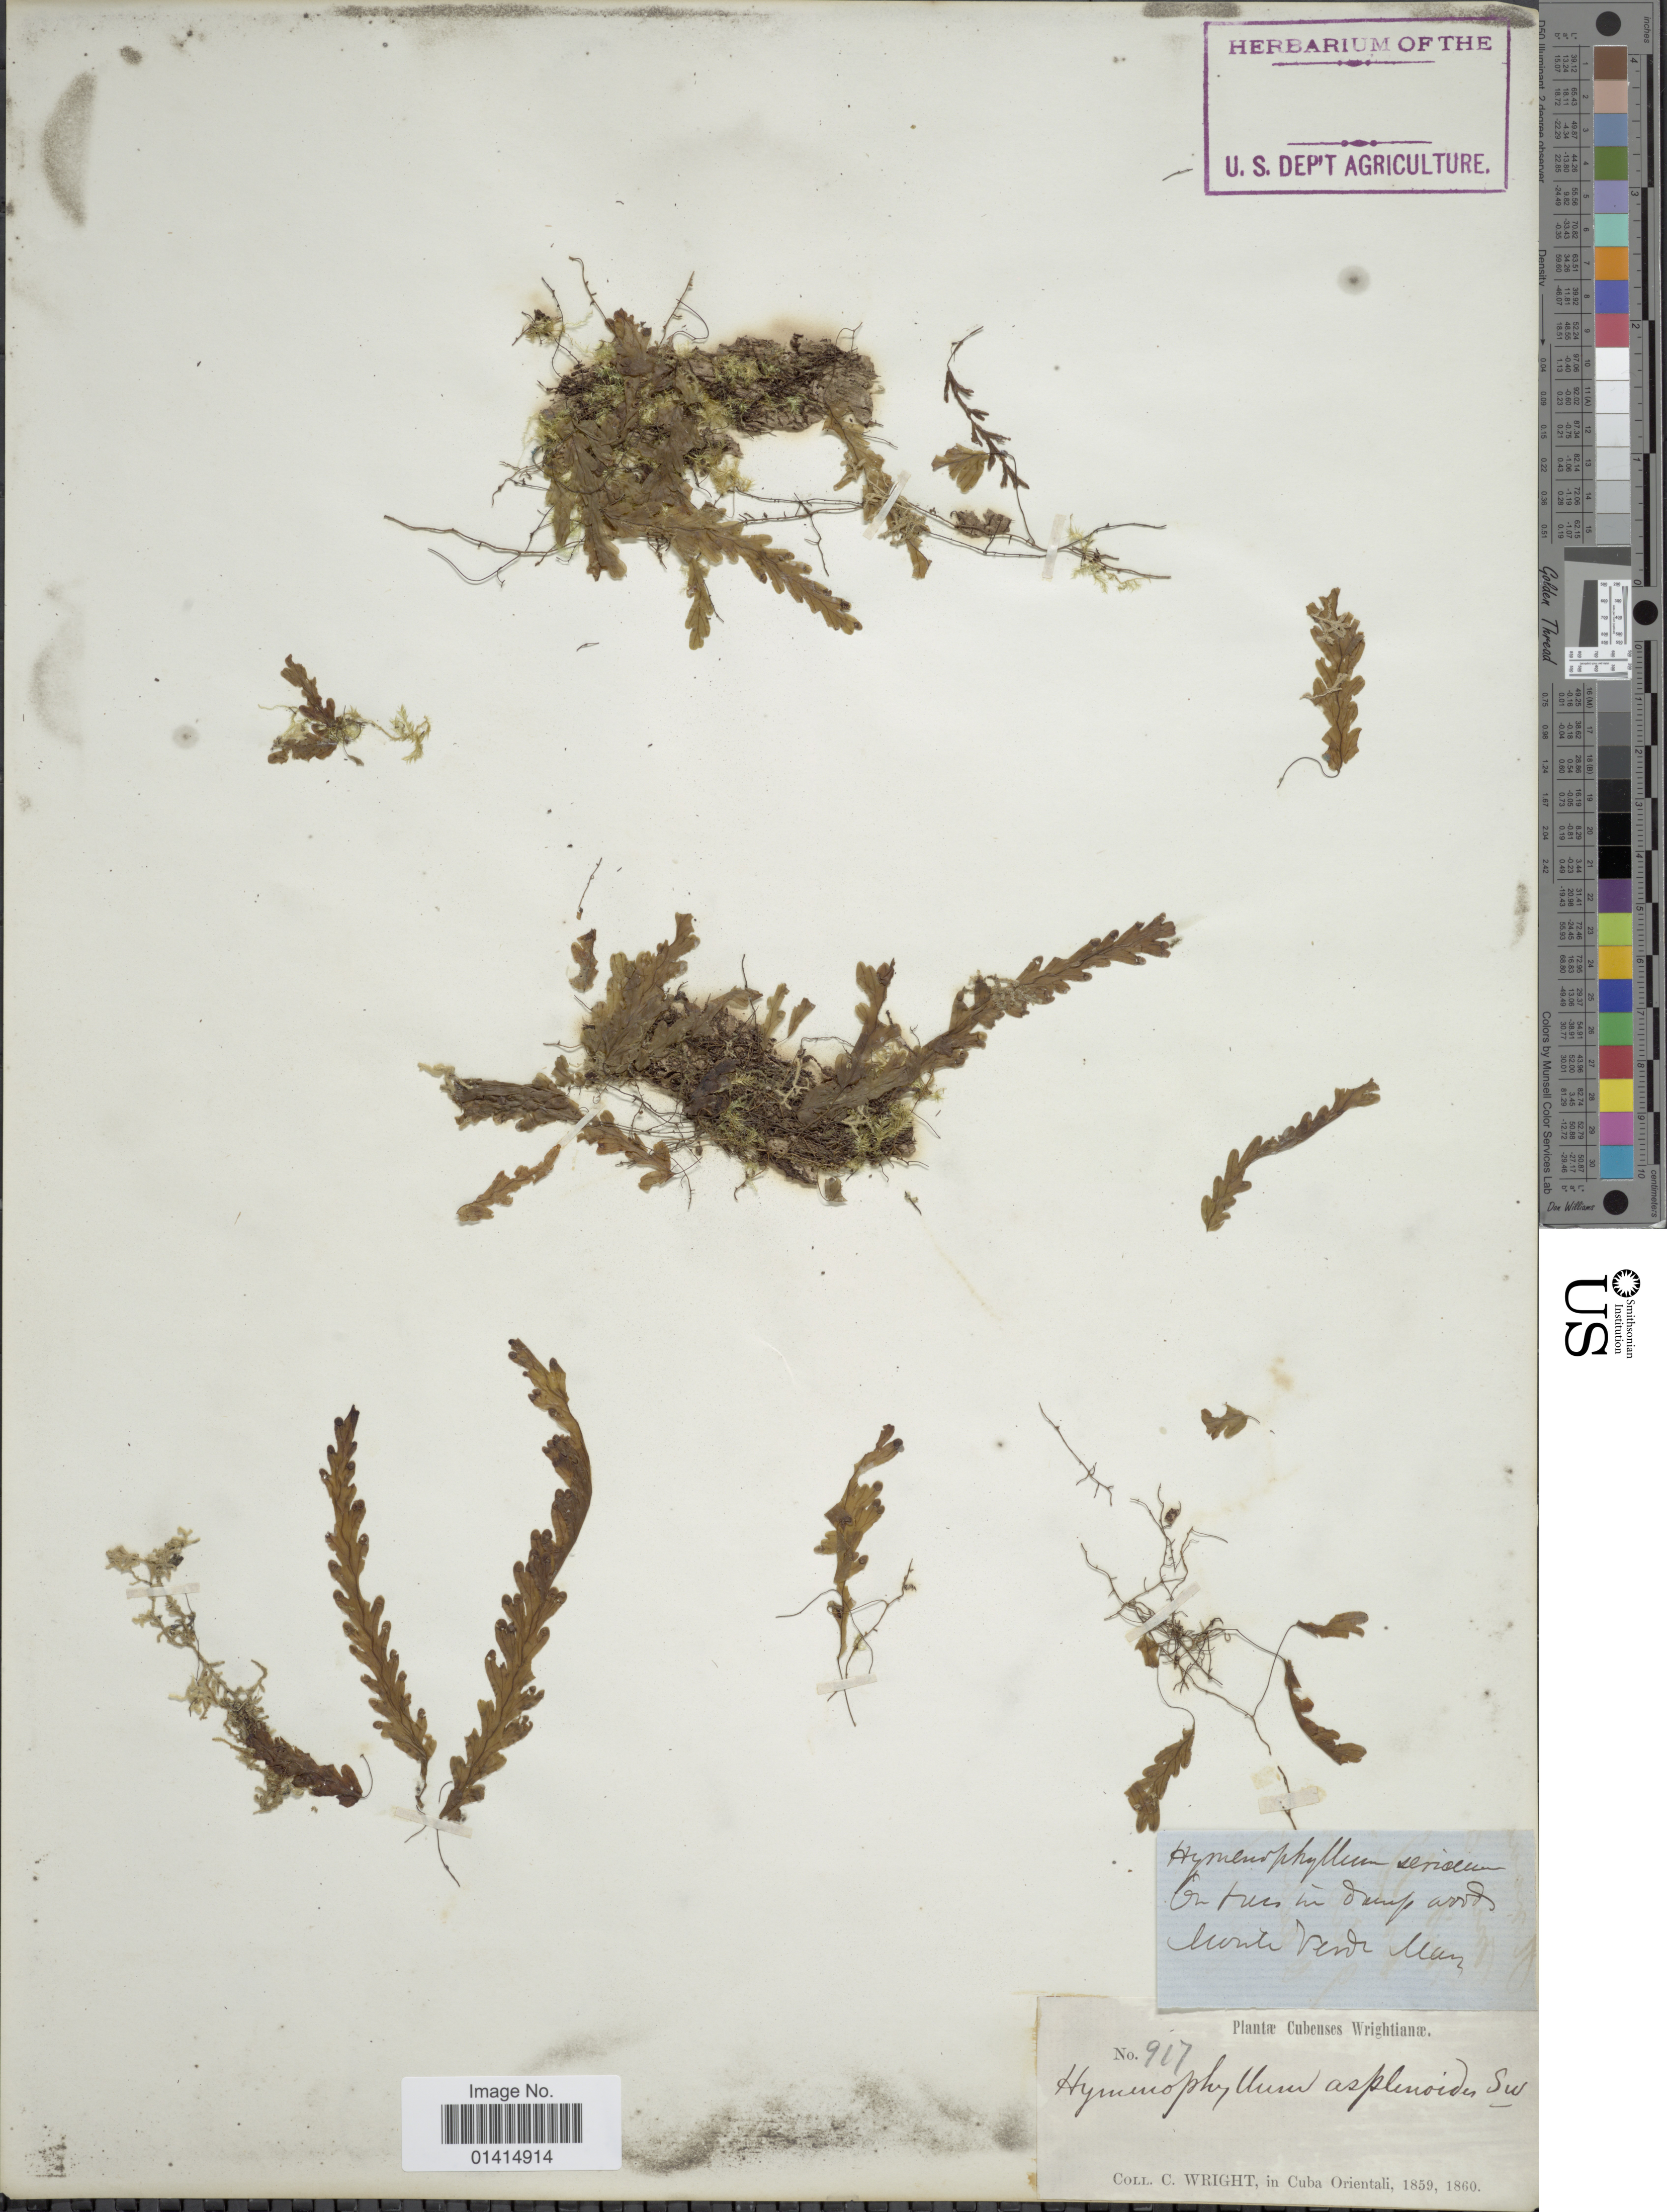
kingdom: Plantae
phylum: Tracheophyta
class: Polypodiopsida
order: Hymenophyllales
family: Hymenophyllaceae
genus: Hymenophyllum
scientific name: Hymenophyllum asplenioides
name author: (Sw.) Sw.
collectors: C. Wright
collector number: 917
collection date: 1859/1860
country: Cuba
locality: In Cuba Orientali